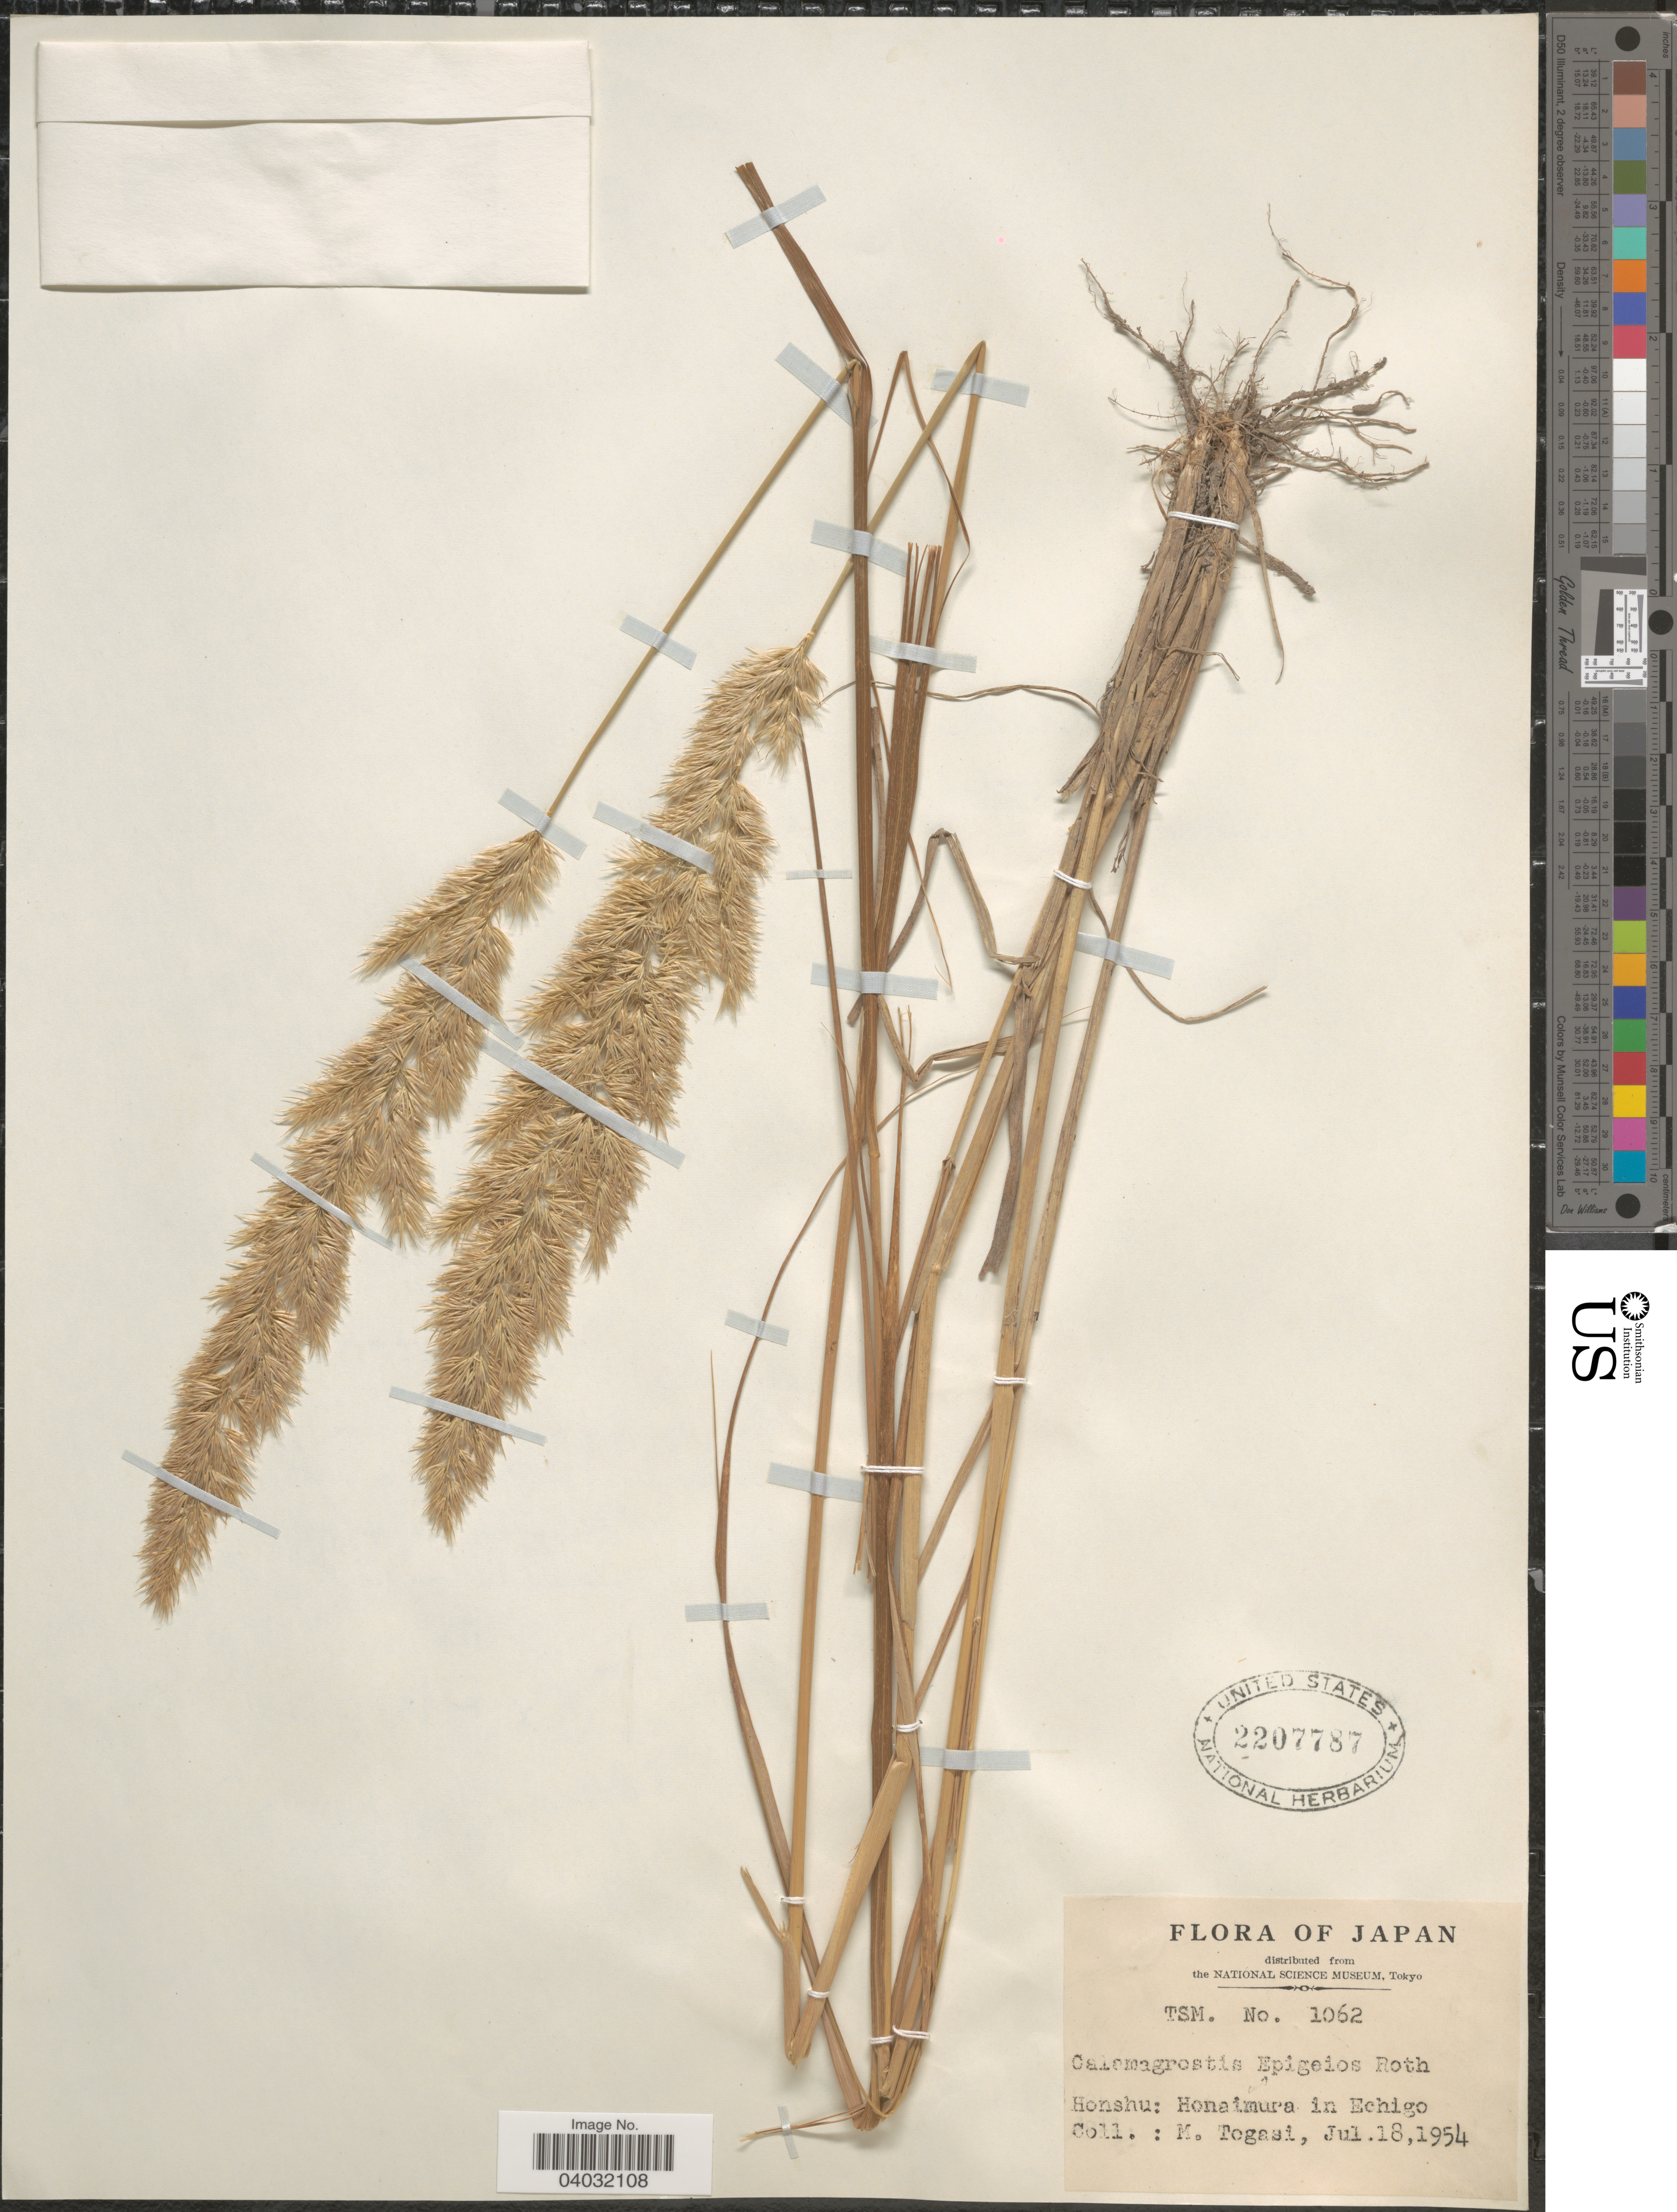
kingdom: Plantae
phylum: Tracheophyta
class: Liliopsida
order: Poales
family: Poaceae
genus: Calamagrostis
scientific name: Calamagrostis epigeios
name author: (L.) Roth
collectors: M. Togasi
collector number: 1062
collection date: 1954-07-18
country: Japan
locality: Honshu: Honaimura in Echigo.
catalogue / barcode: US 2207787